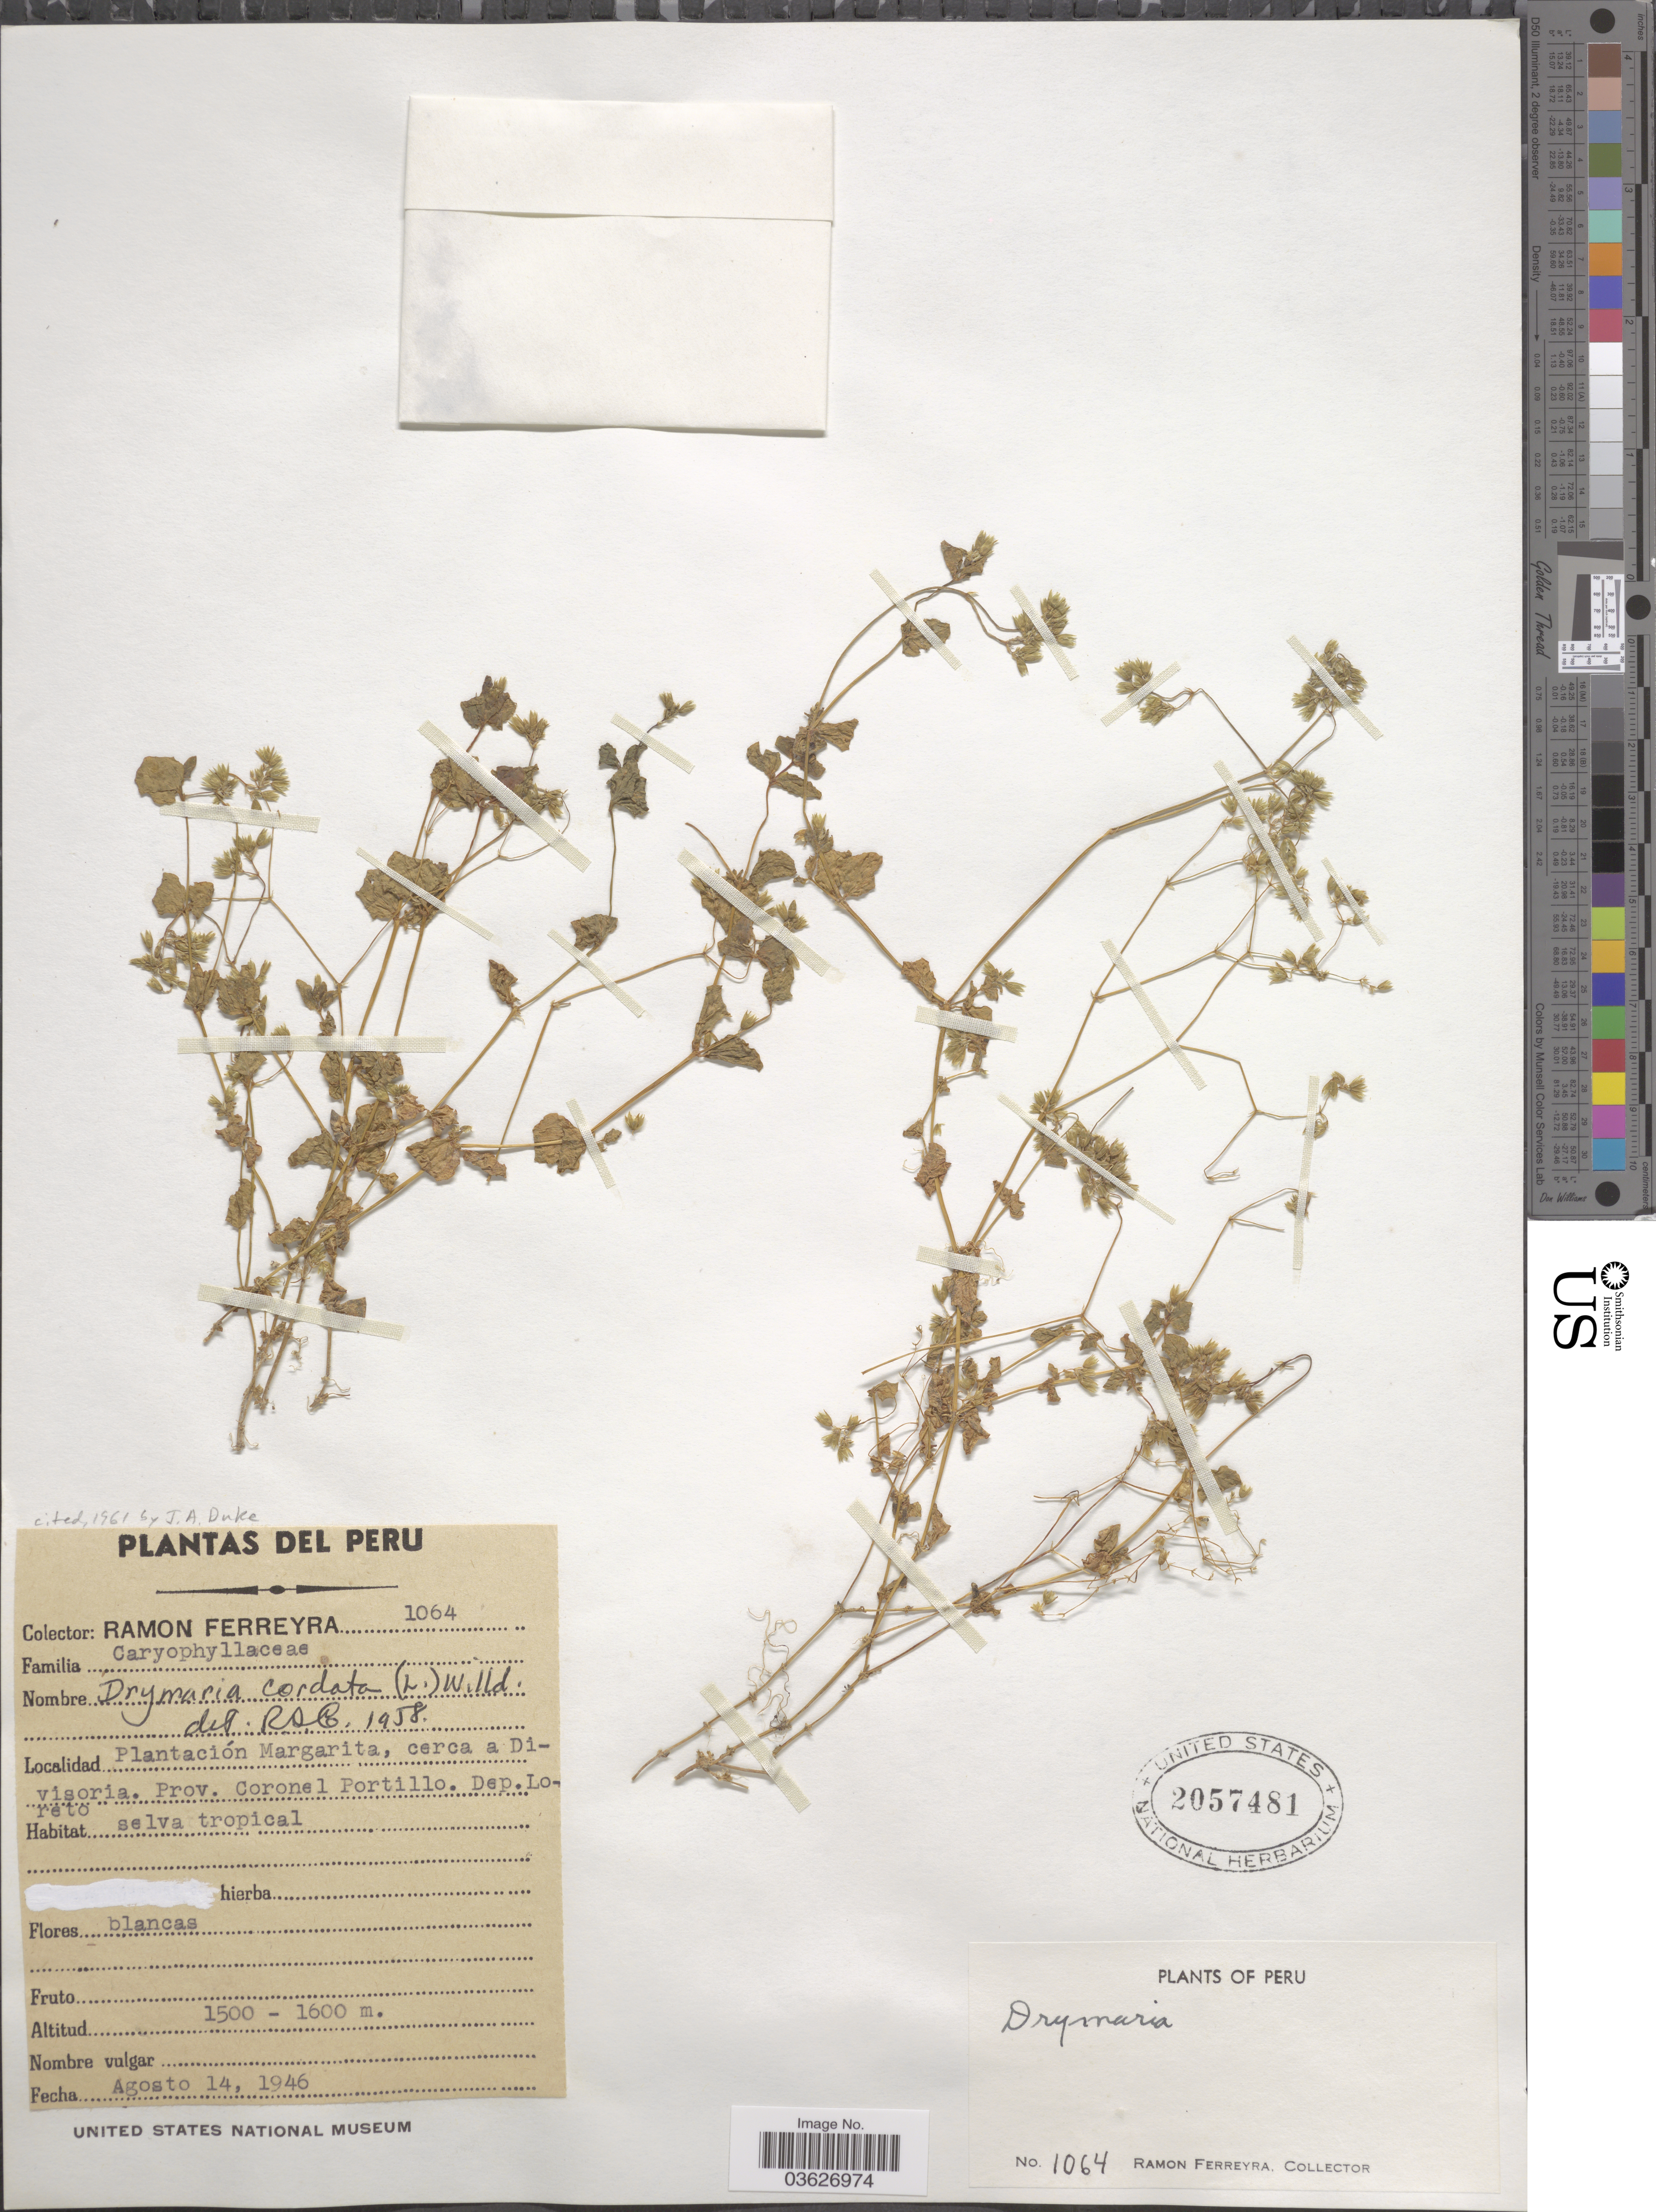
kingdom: Plantae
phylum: Tracheophyta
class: Magnoliopsida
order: Caryophyllales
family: Caryophyllaceae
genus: Drymaria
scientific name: Drymaria cordata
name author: (L.) Willd. ex Schult.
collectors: R. A. Ferreyra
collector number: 1064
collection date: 1946-08-14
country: Peru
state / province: Loreto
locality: Plantación Margarita, cerca a Divisoria. Prov. Coronel Portillo. Dep. Loreto.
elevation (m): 1500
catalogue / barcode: US 2057481